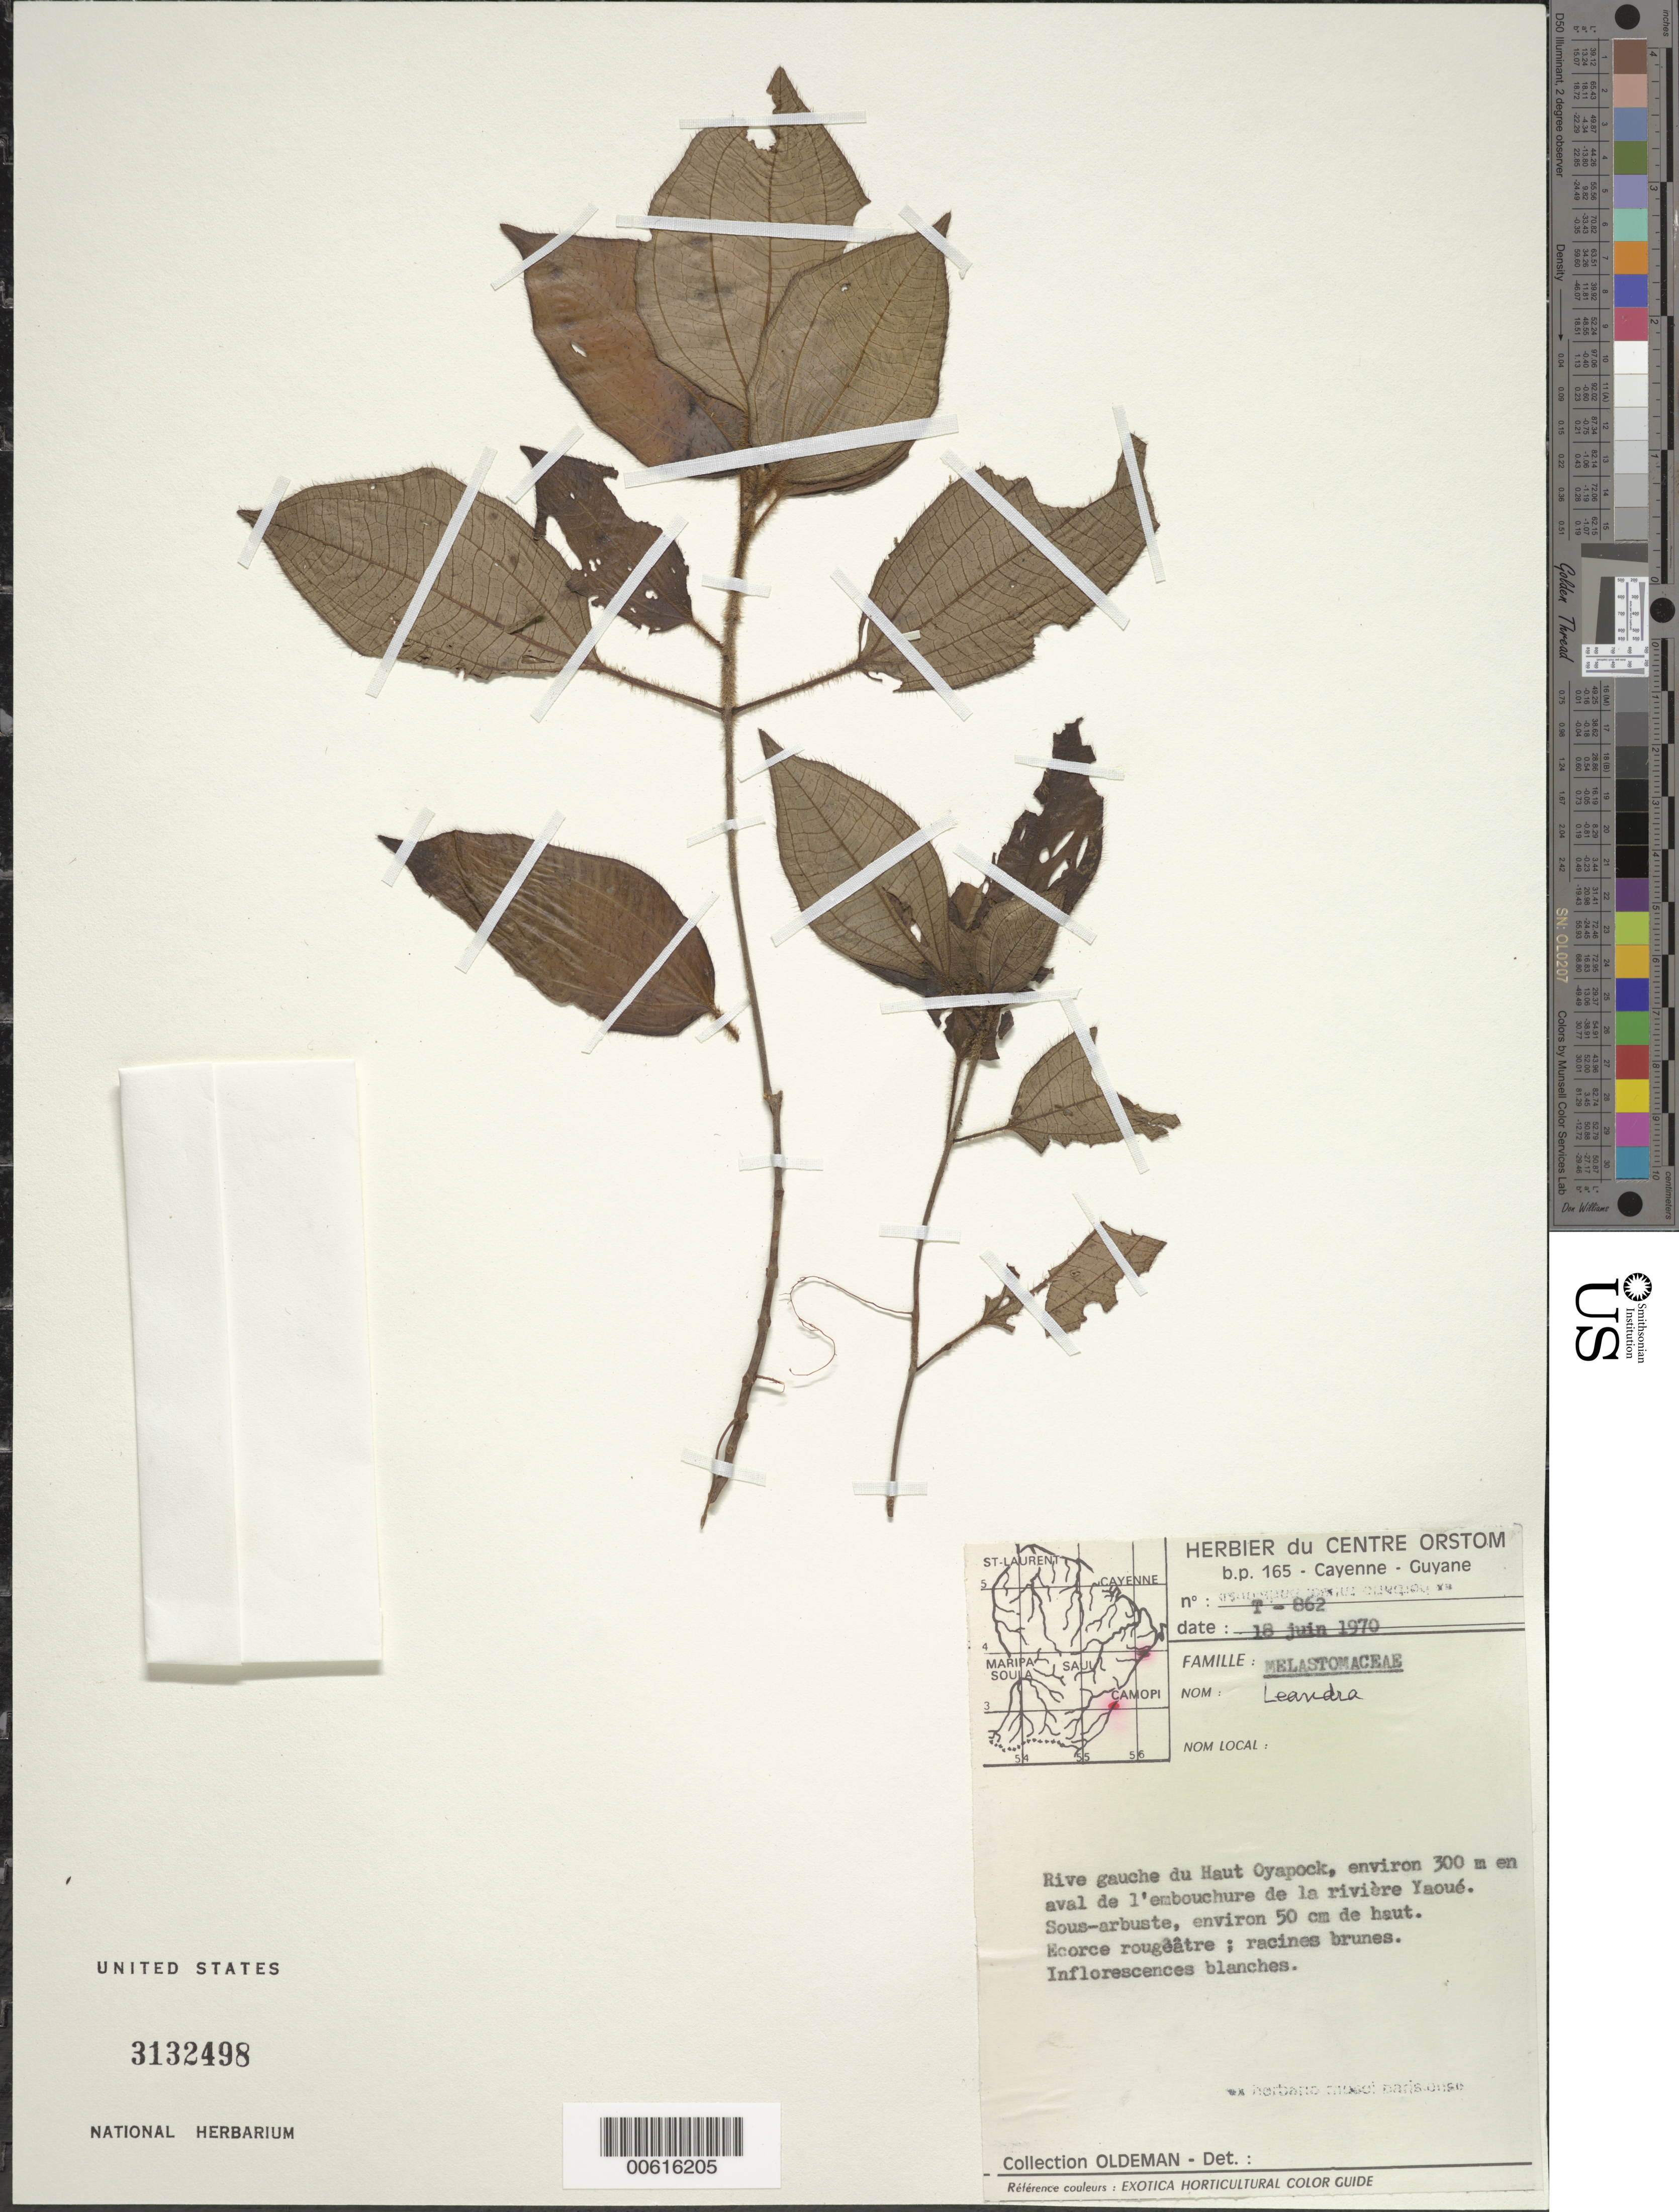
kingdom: Plantae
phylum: Tracheophyta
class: Magnoliopsida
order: Myrtales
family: Melastomataceae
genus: Leandra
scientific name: Leandra sp.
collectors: R. Oldeman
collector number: T 862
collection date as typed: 18-Jun-70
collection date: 1970-06-18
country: French Guiana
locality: Haut Oyapock, 300 m en aval de l'embouchure de la rivière Yaoué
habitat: Riverbank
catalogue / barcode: US 3132498